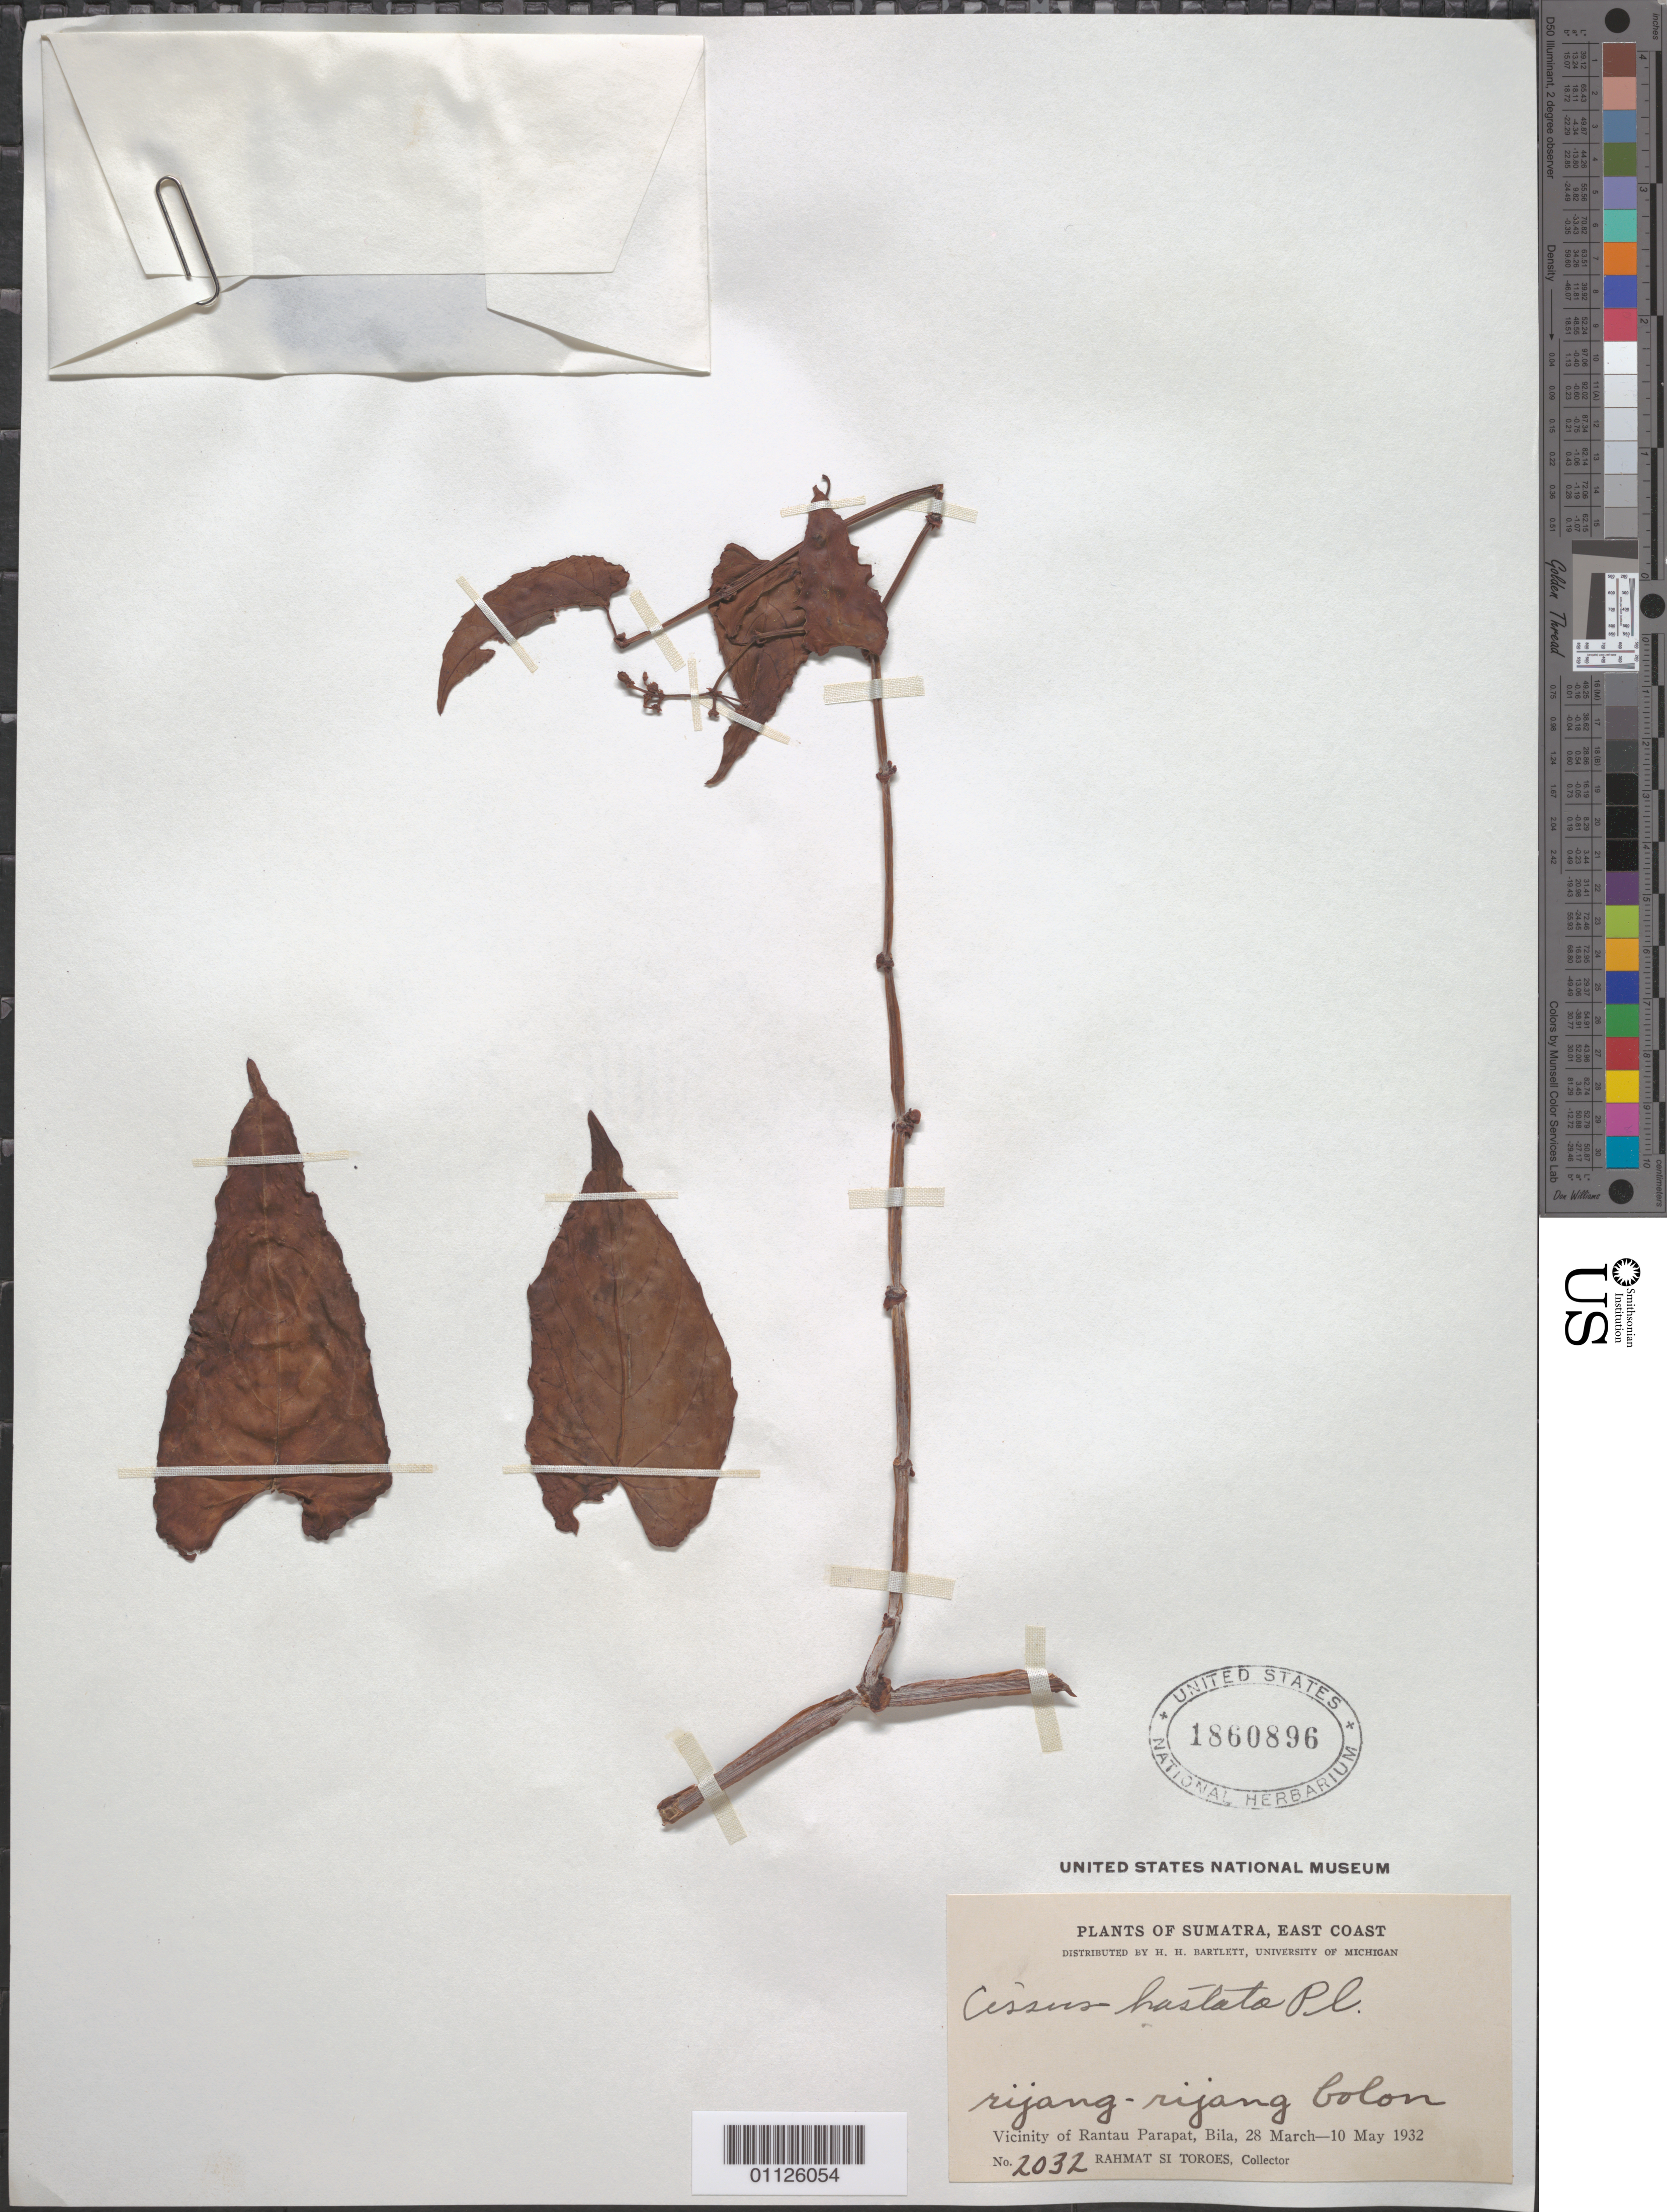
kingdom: Plantae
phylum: Tracheophyta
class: Magnoliopsida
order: Vitales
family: Vitaceae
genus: Cissus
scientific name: Cissus hastata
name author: Miq.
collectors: Rahmat Si Boeea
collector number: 2032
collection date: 1932-03-28/1932-05-10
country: Indonesia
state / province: Sumatra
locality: E Coast. Vicinity of Rantau Parapat, Bila.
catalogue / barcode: US 1860896